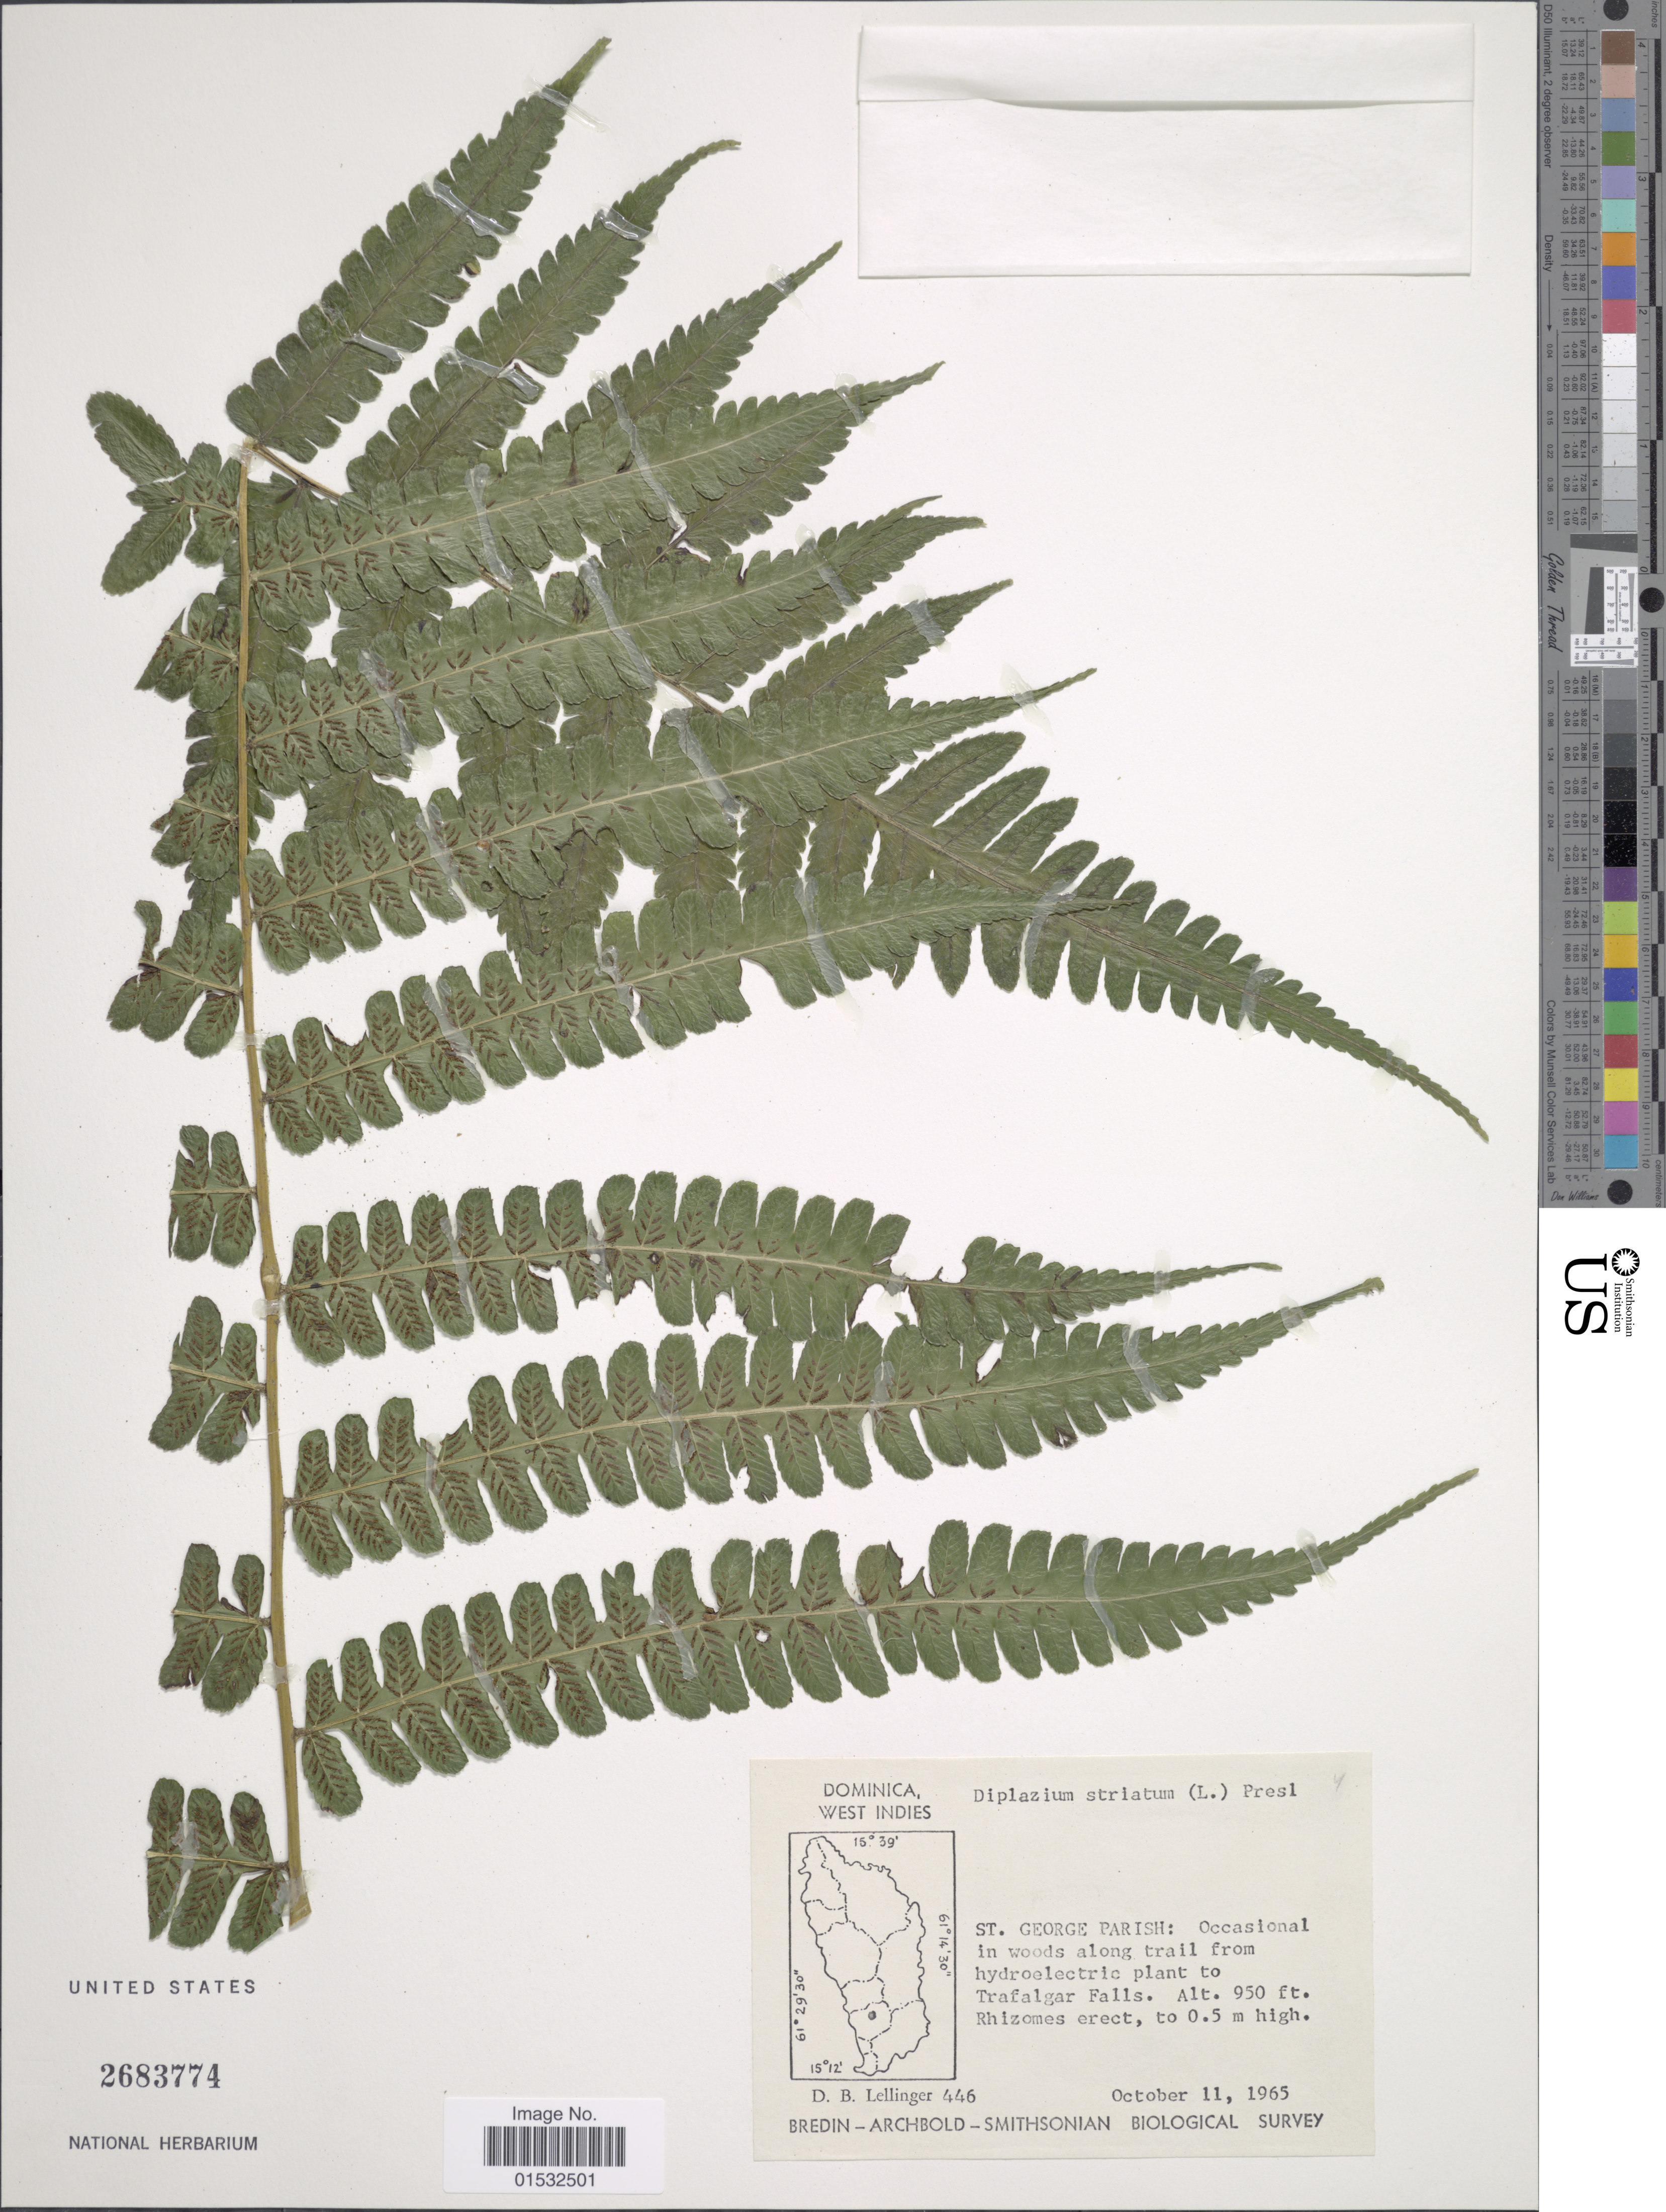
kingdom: Plantae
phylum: Tracheophyta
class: Polypodiopsida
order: Polypodiales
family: Athyriaceae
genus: Diplazium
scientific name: Diplazium striatum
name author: (L.) C. Presl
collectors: D. B. Lellinger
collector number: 446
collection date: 1965-10-11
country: Dominica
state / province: St. George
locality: Occasional in woods along trail from hydroelectric plant to Trafalgar Falls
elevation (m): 290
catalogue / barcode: US 2683774